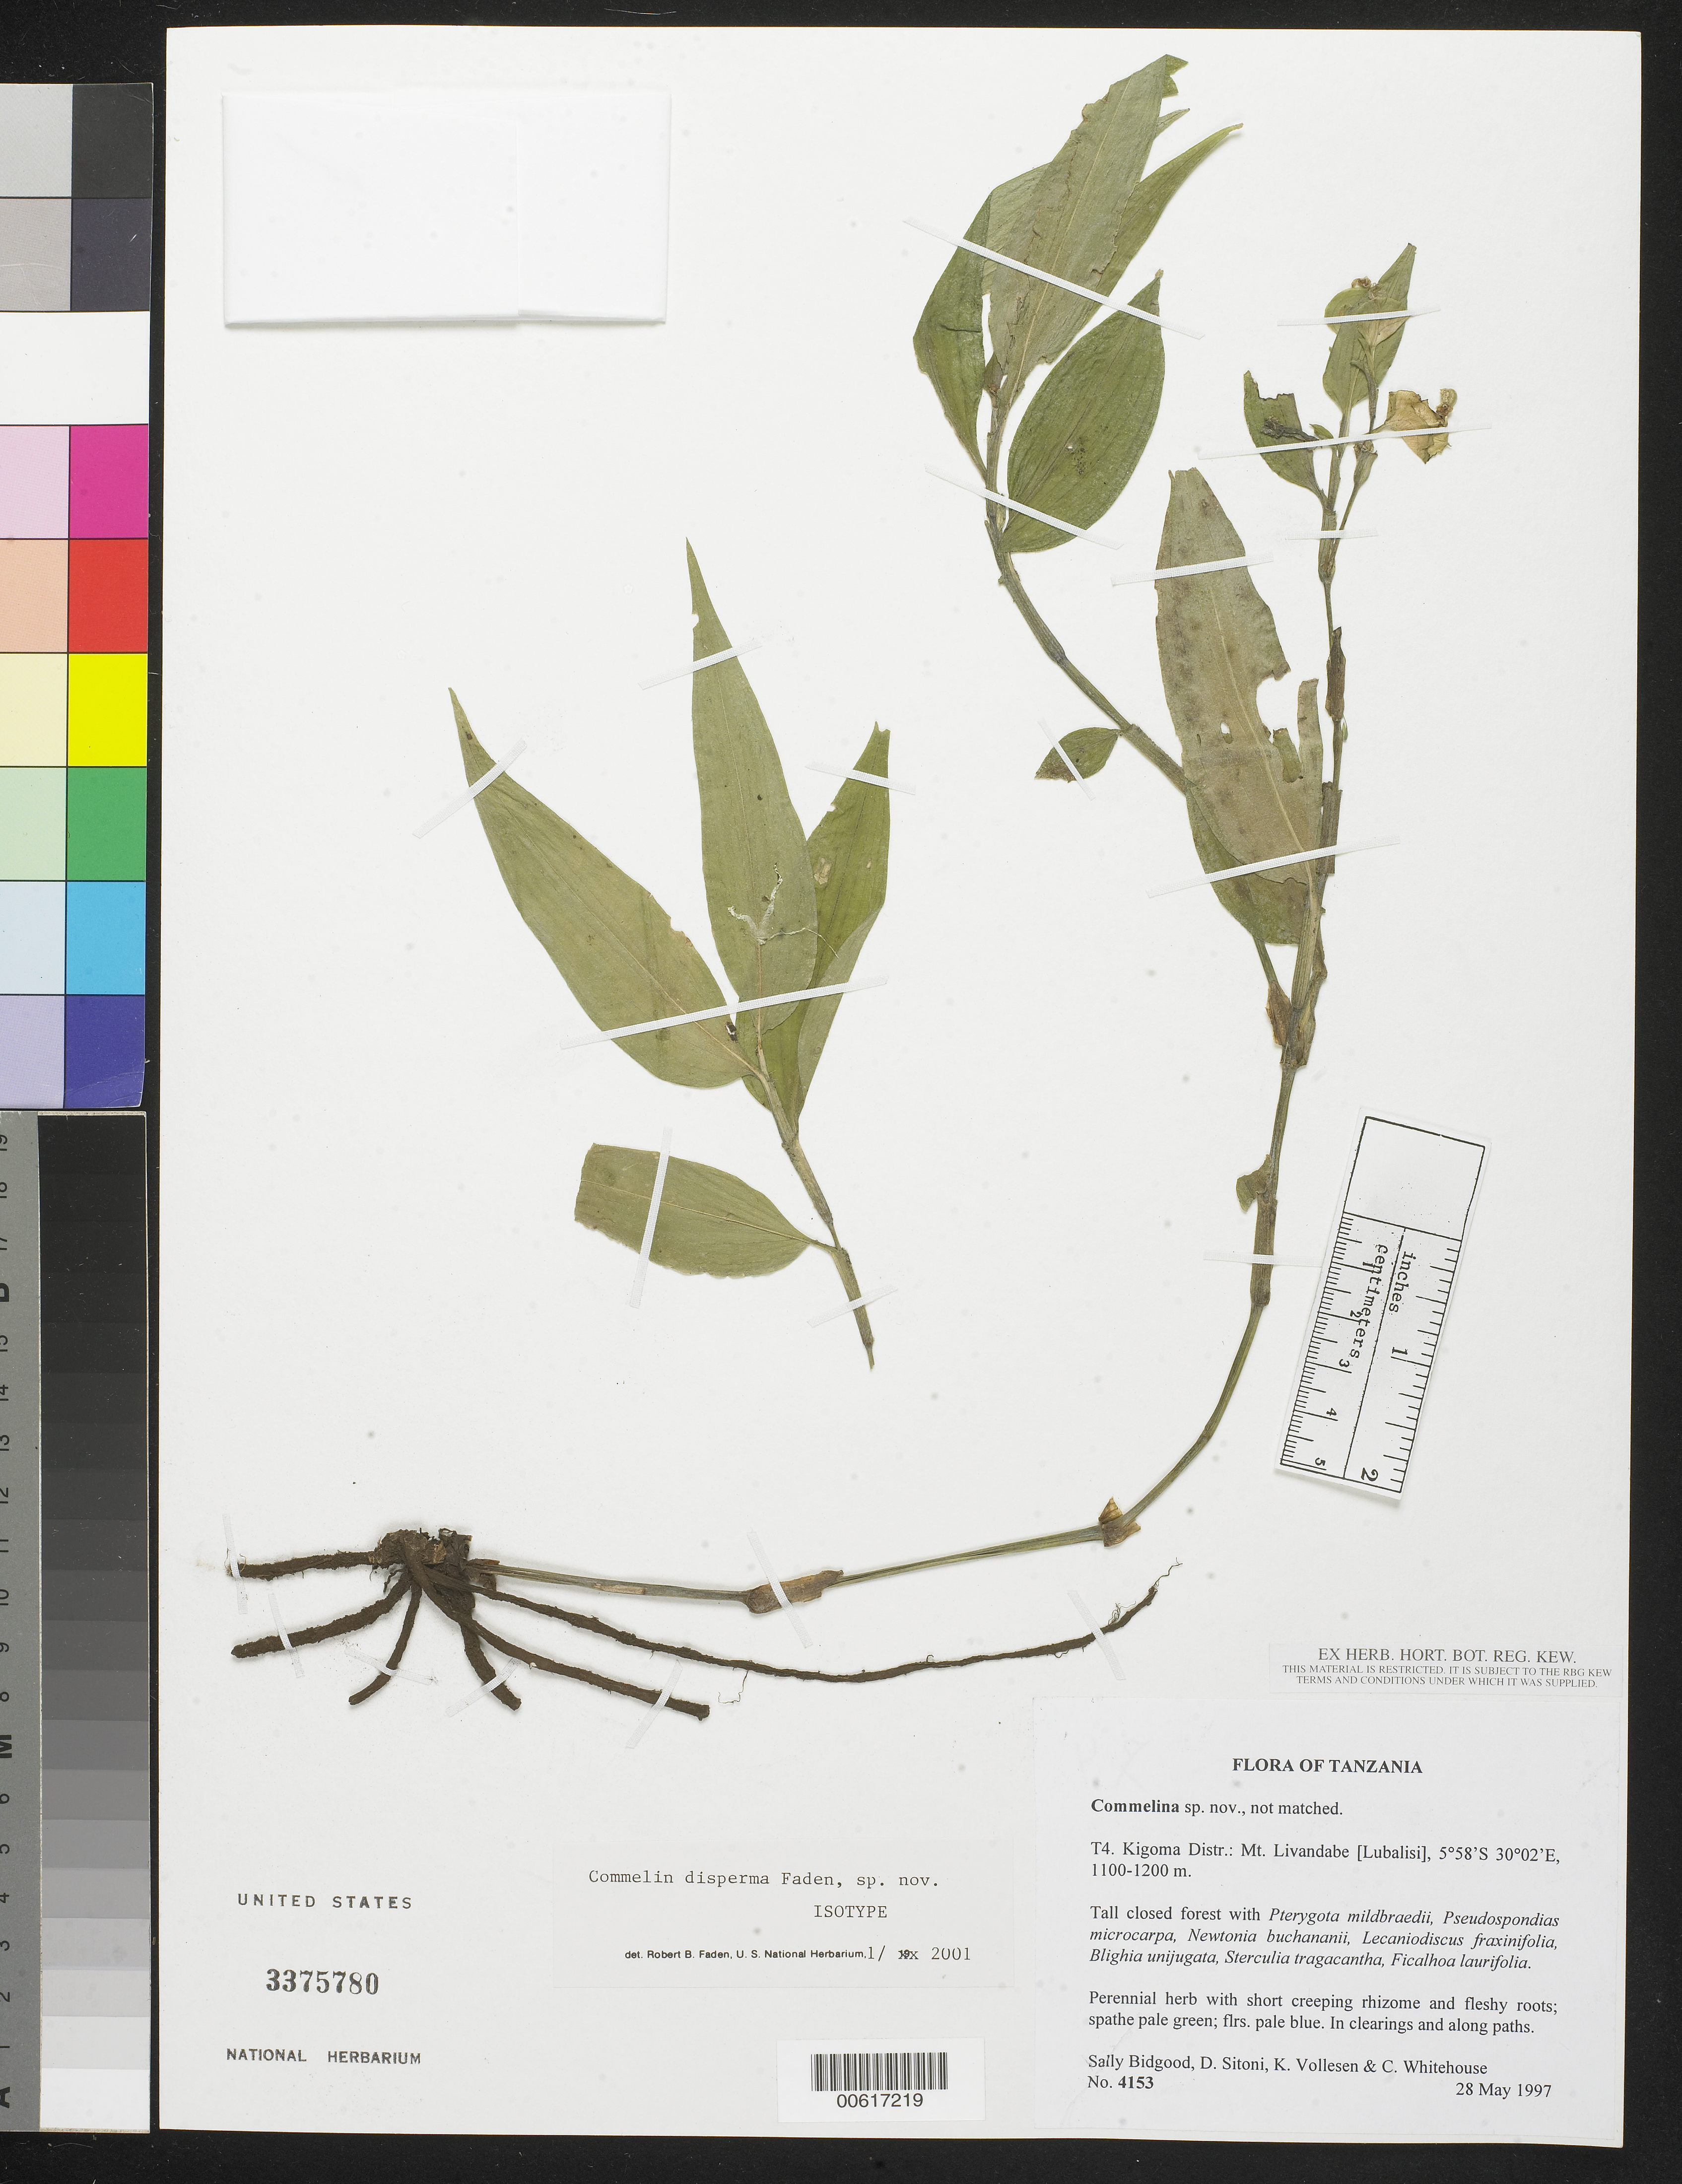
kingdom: Plantae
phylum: Tracheophyta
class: Liliopsida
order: Commelinales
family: Commelinaceae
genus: Commelina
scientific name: Commelina disperma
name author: Faden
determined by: Faden, Robert B., (US), Smithsonian Institution - National Museum of Natural History (UNITED STATES)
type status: Isotype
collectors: S. Bidgood, D. Sitoni, K. Vollesen & C. Whitehouse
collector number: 4153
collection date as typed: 28 May 1997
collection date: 1997-05-28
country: Tanzania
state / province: Kigoma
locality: Mt. Livandabe [Lubalisi]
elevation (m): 1100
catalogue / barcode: US 3375780